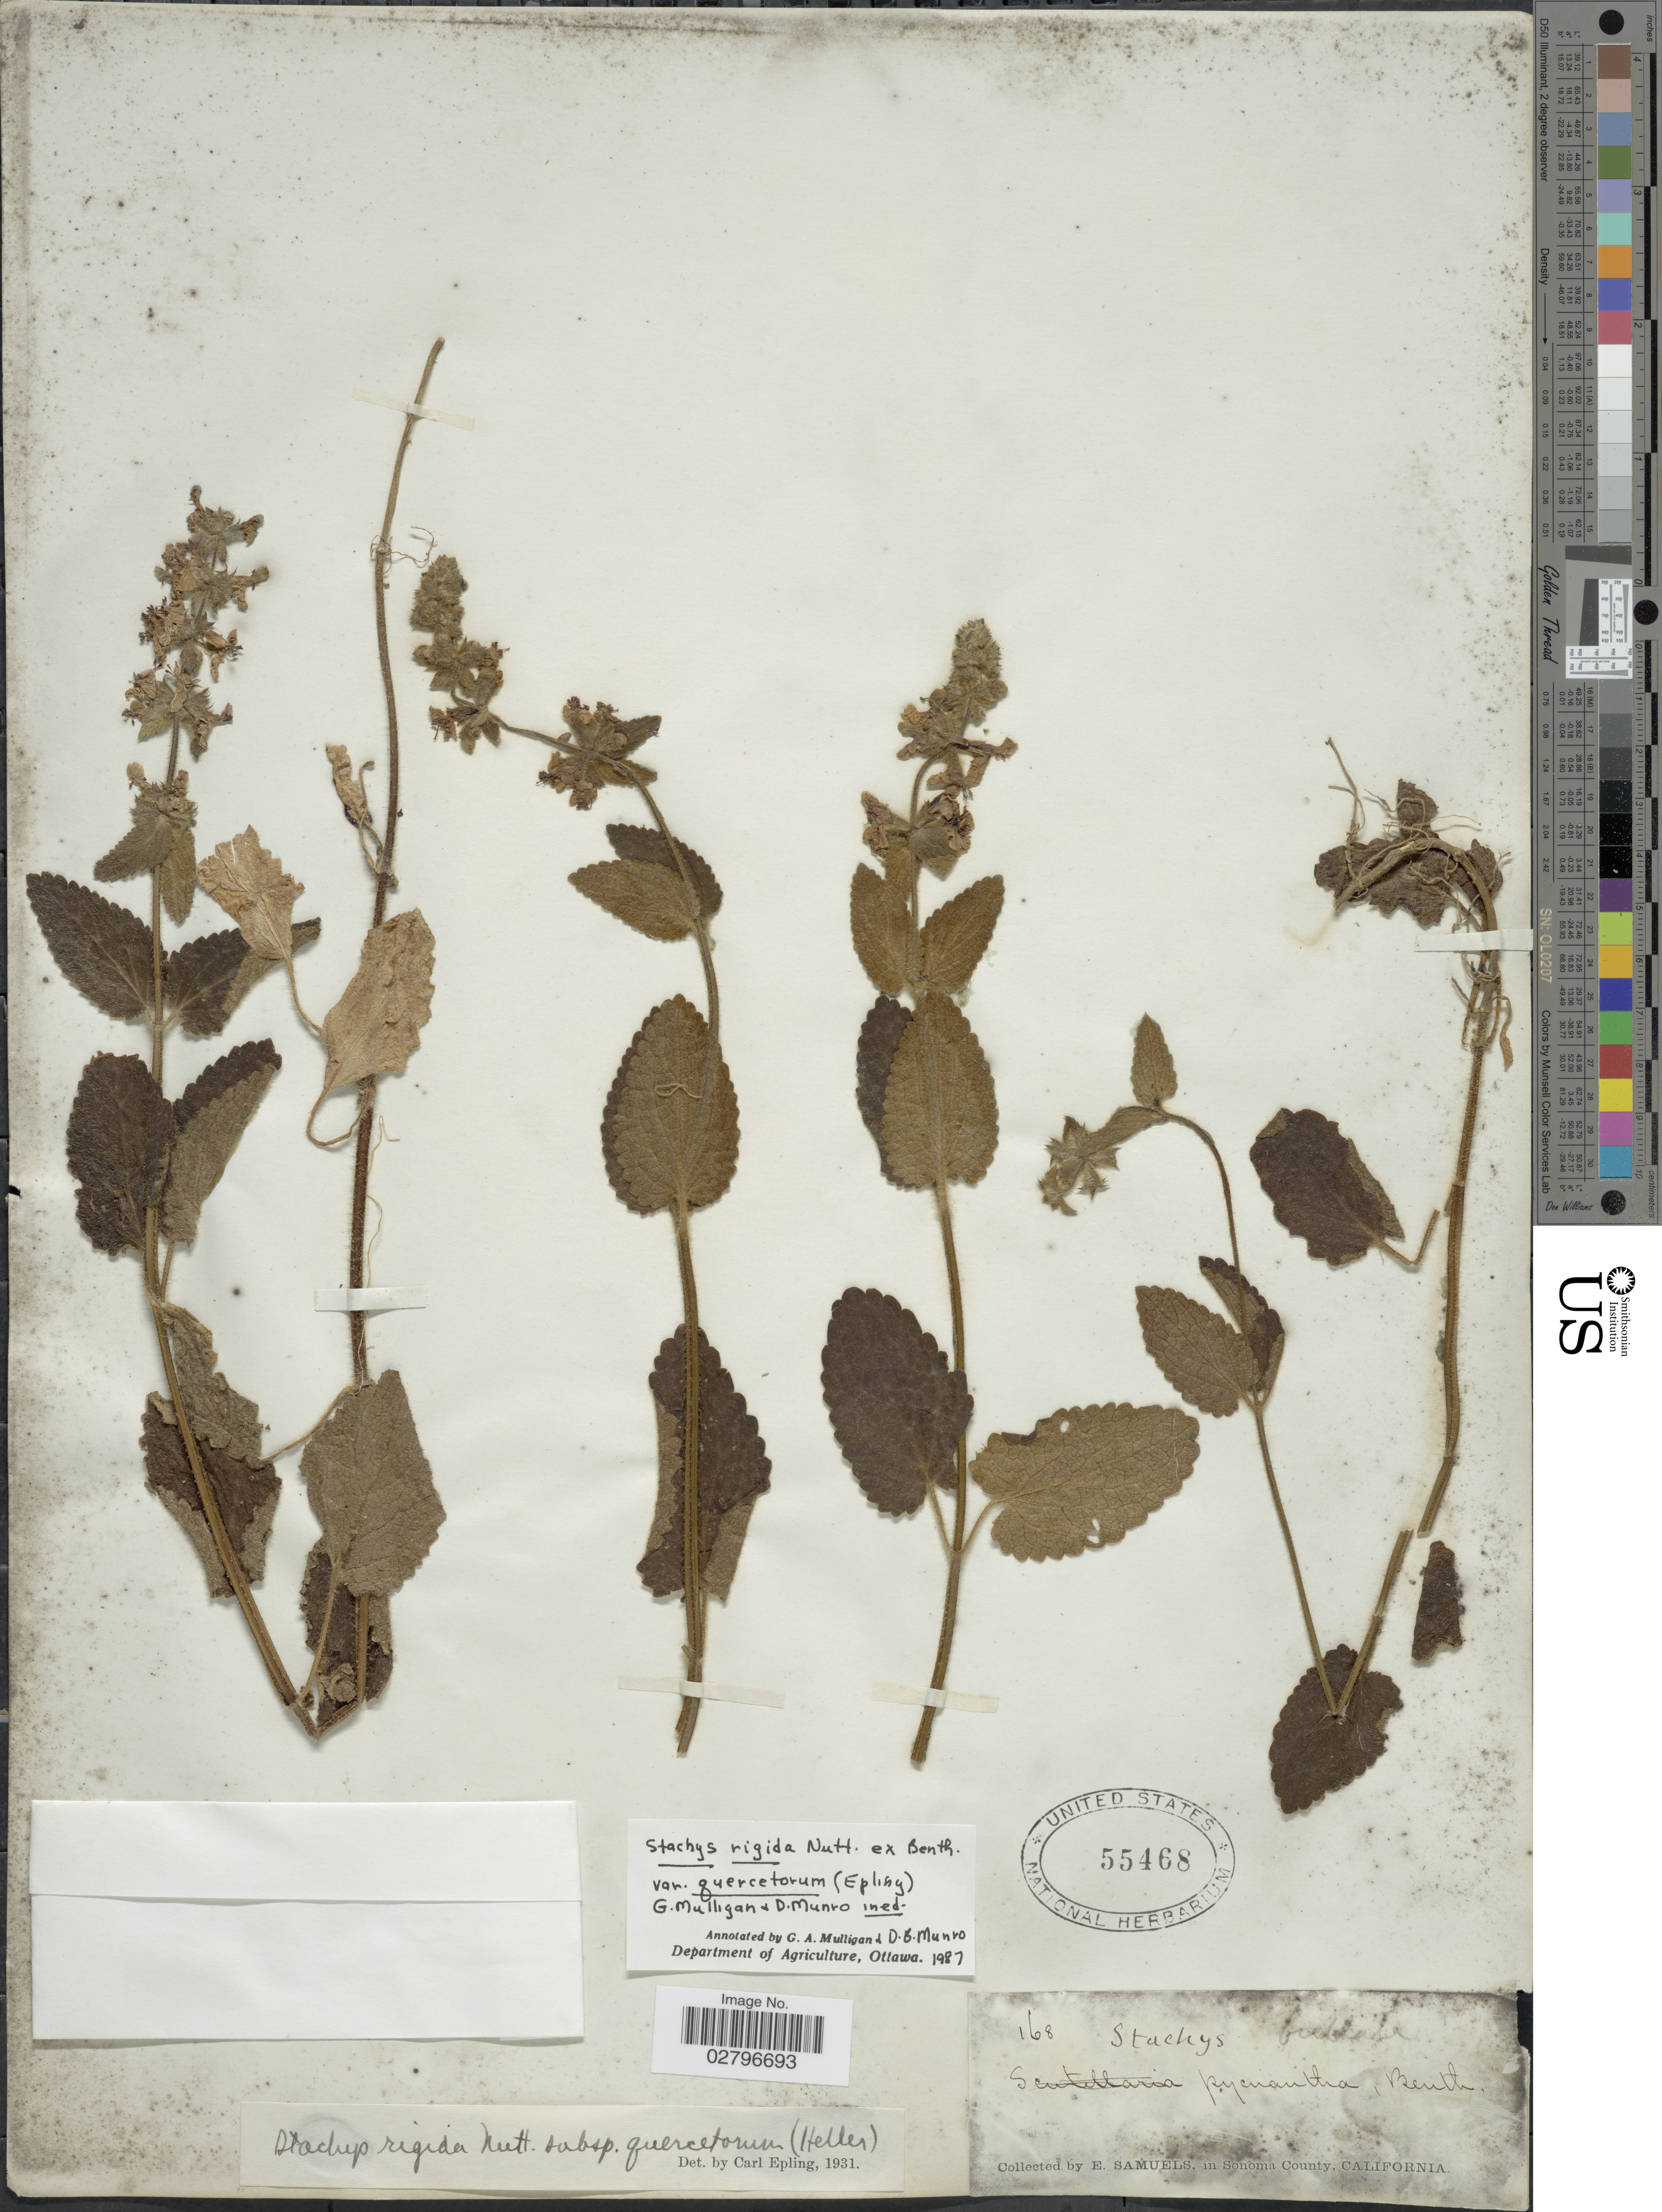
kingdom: Plantae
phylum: Tracheophyta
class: Magnoliopsida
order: Lamiales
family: Lamiaceae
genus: Stachys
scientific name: Stachys rigida subsp. quercetorum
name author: (A. Heller) Epling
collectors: E. Samuels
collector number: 168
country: United States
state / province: California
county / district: Sonoma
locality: Sonoma County.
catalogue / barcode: US 55468